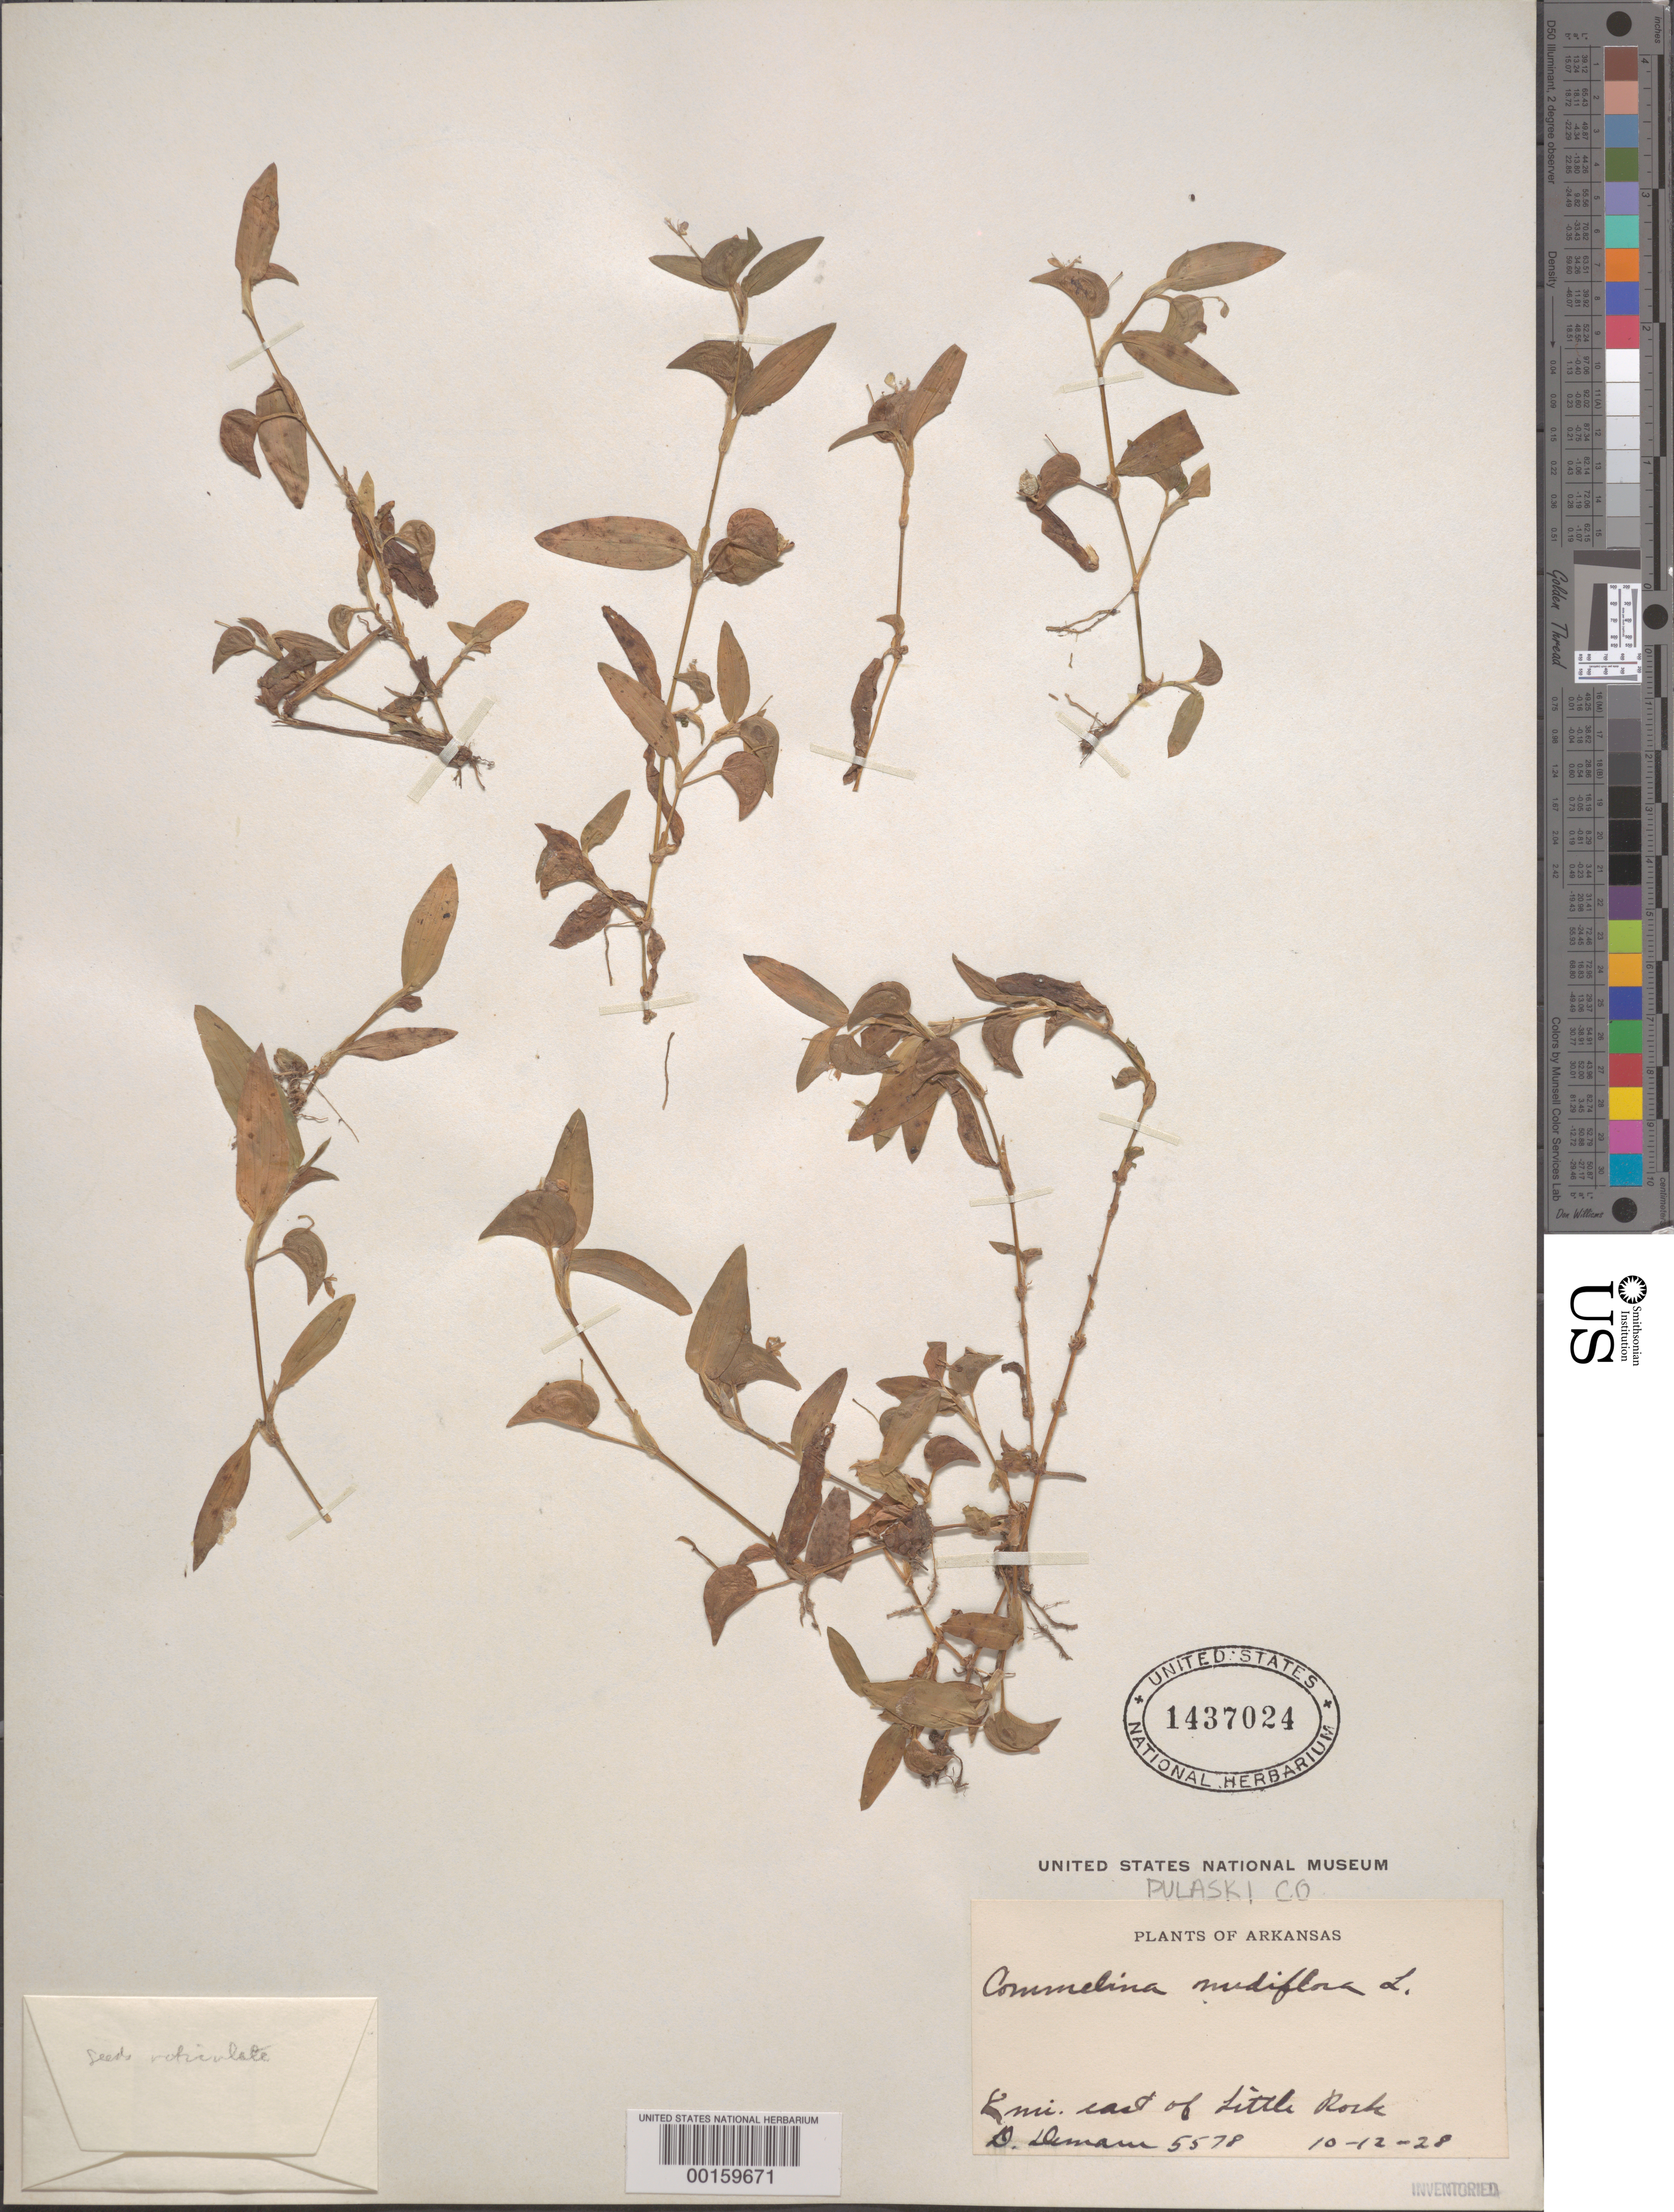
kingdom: Plantae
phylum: Tracheophyta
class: Liliopsida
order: Commelinales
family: Commelinaceae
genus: Commelina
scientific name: Commelina diffusa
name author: Burm. f.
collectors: D. Demaree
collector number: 5578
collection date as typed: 12 Oct 1928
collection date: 1928-10-12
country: United States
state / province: Arkansas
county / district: Pulaski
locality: E of little rock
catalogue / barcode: US 1437024